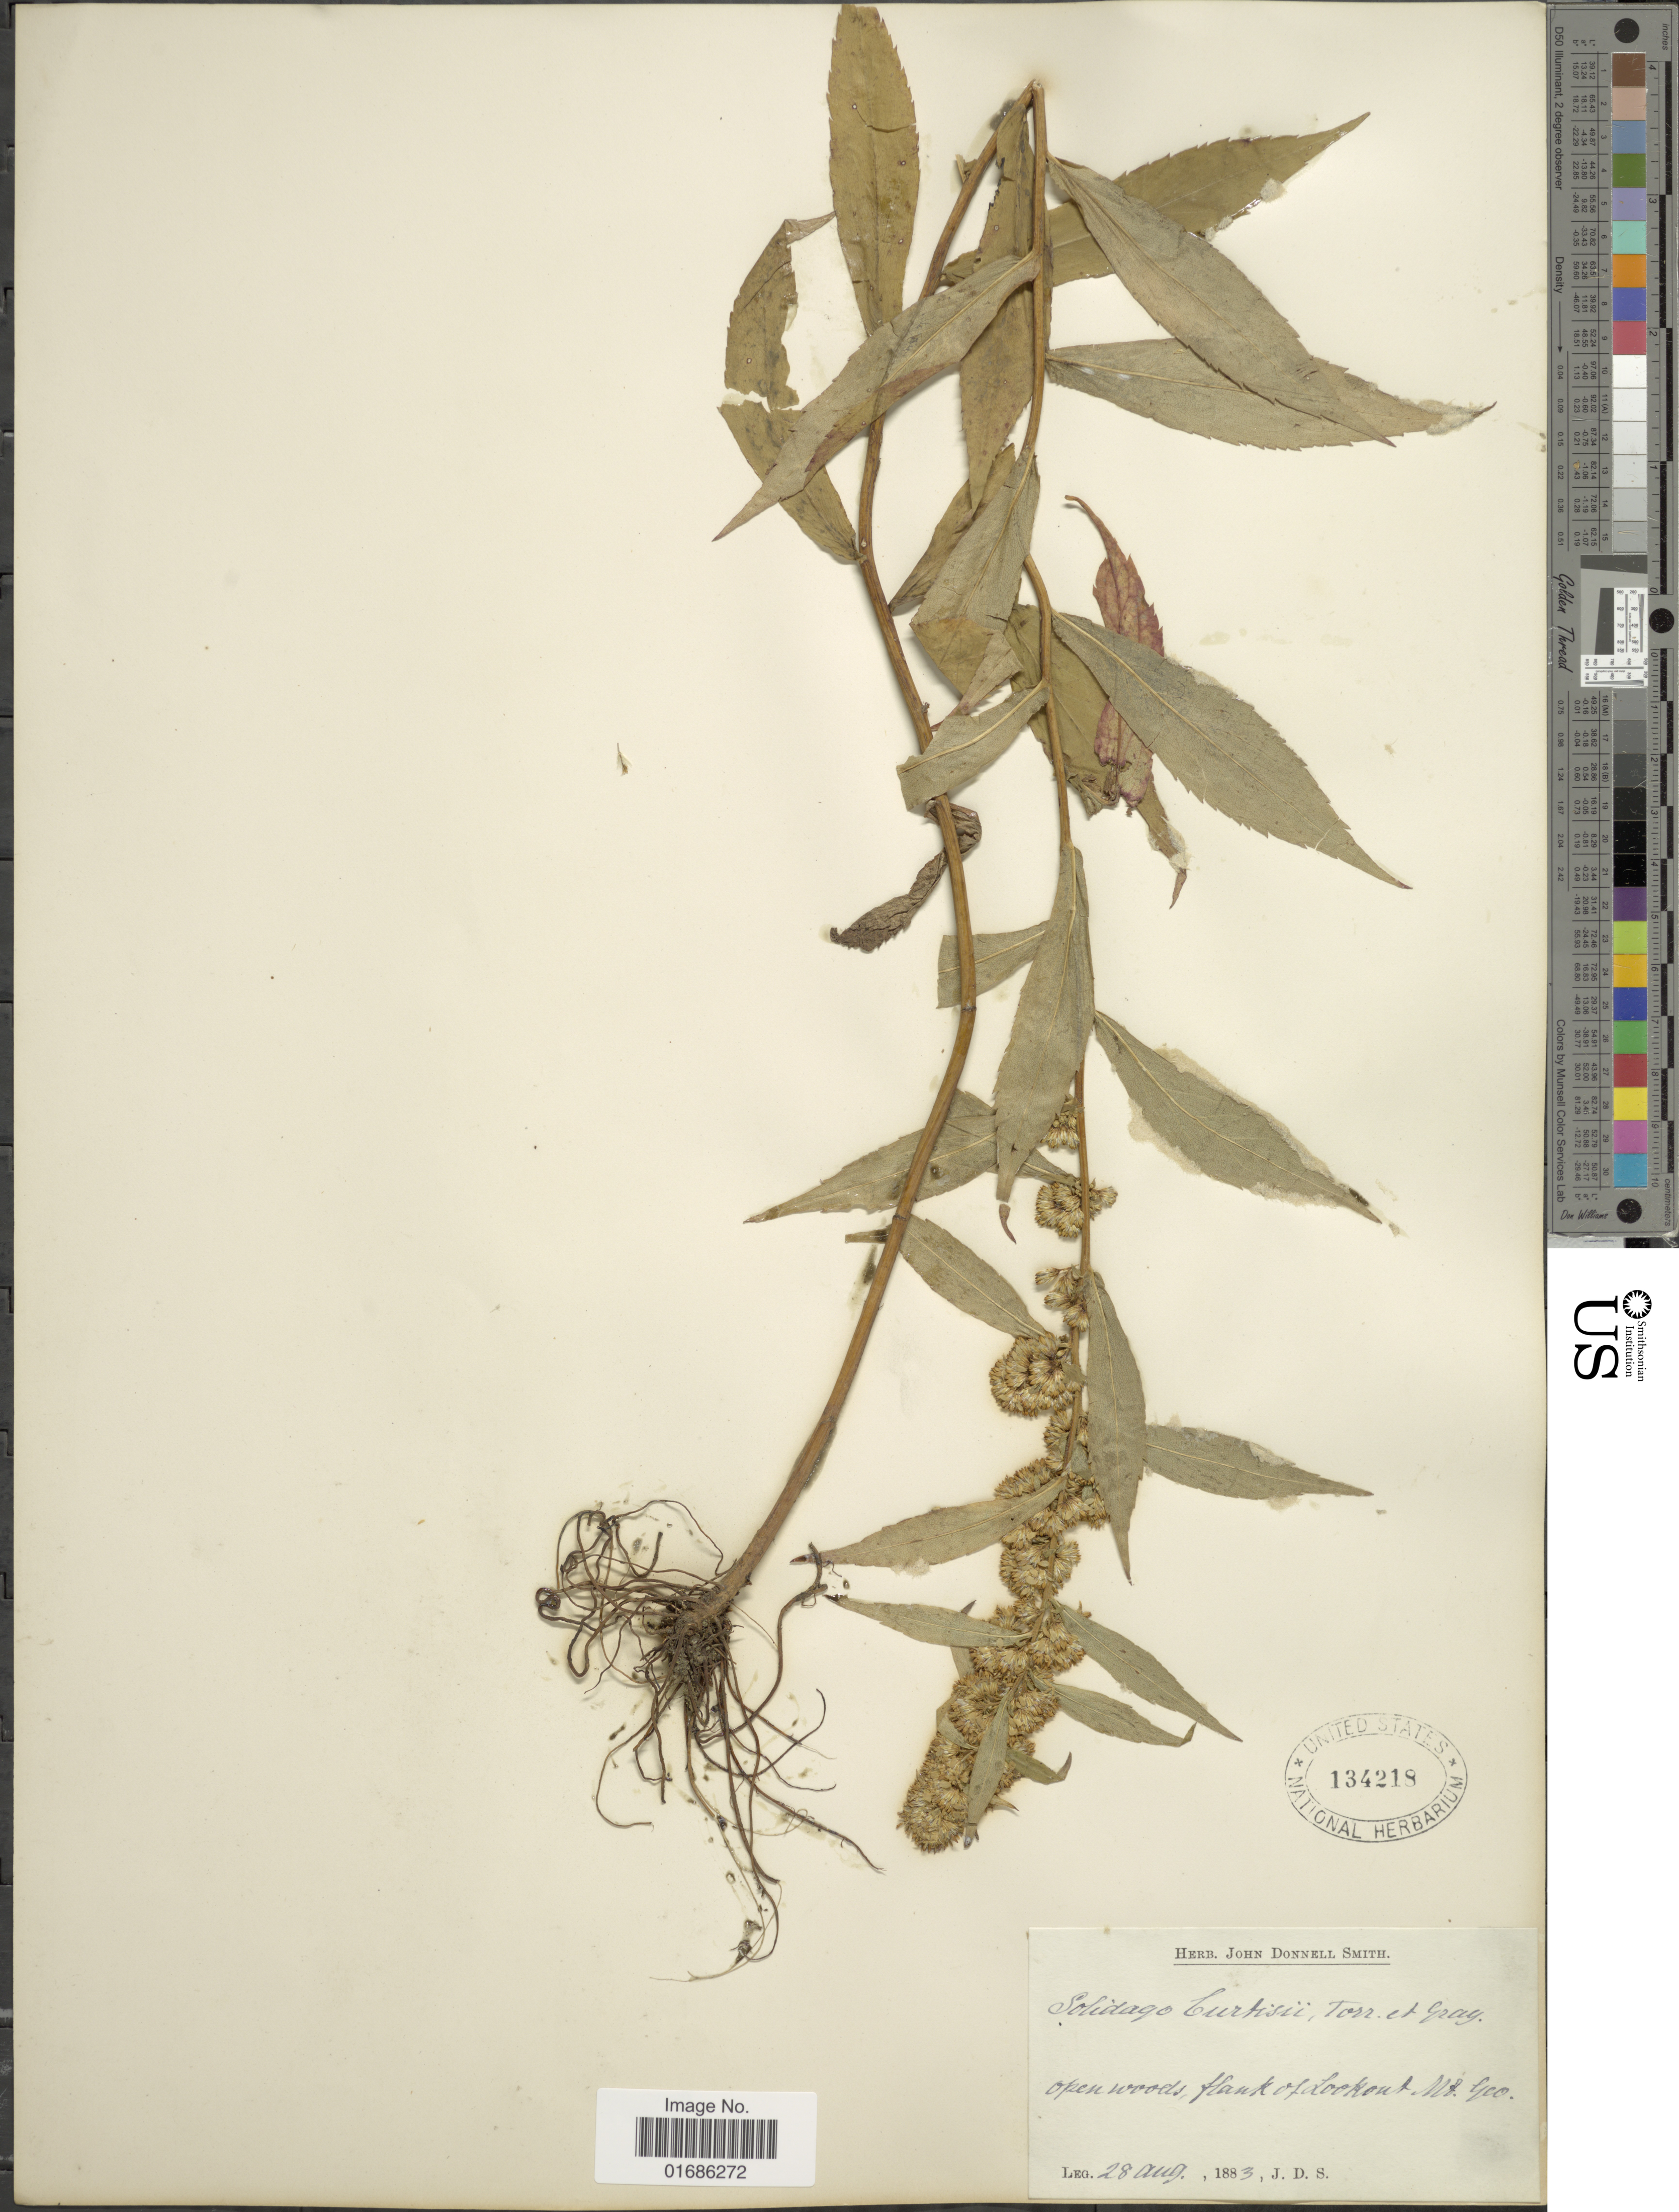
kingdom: Plantae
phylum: Tracheophyta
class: Magnoliopsida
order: Asterales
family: Asteraceae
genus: Solidago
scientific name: Solidago curtisii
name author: Torr. & A. Gray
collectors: J. Donnell Smith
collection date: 1883-08-28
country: United States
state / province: Georgia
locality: Open woods, flank of Lookout Mt Geo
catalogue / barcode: US 134218